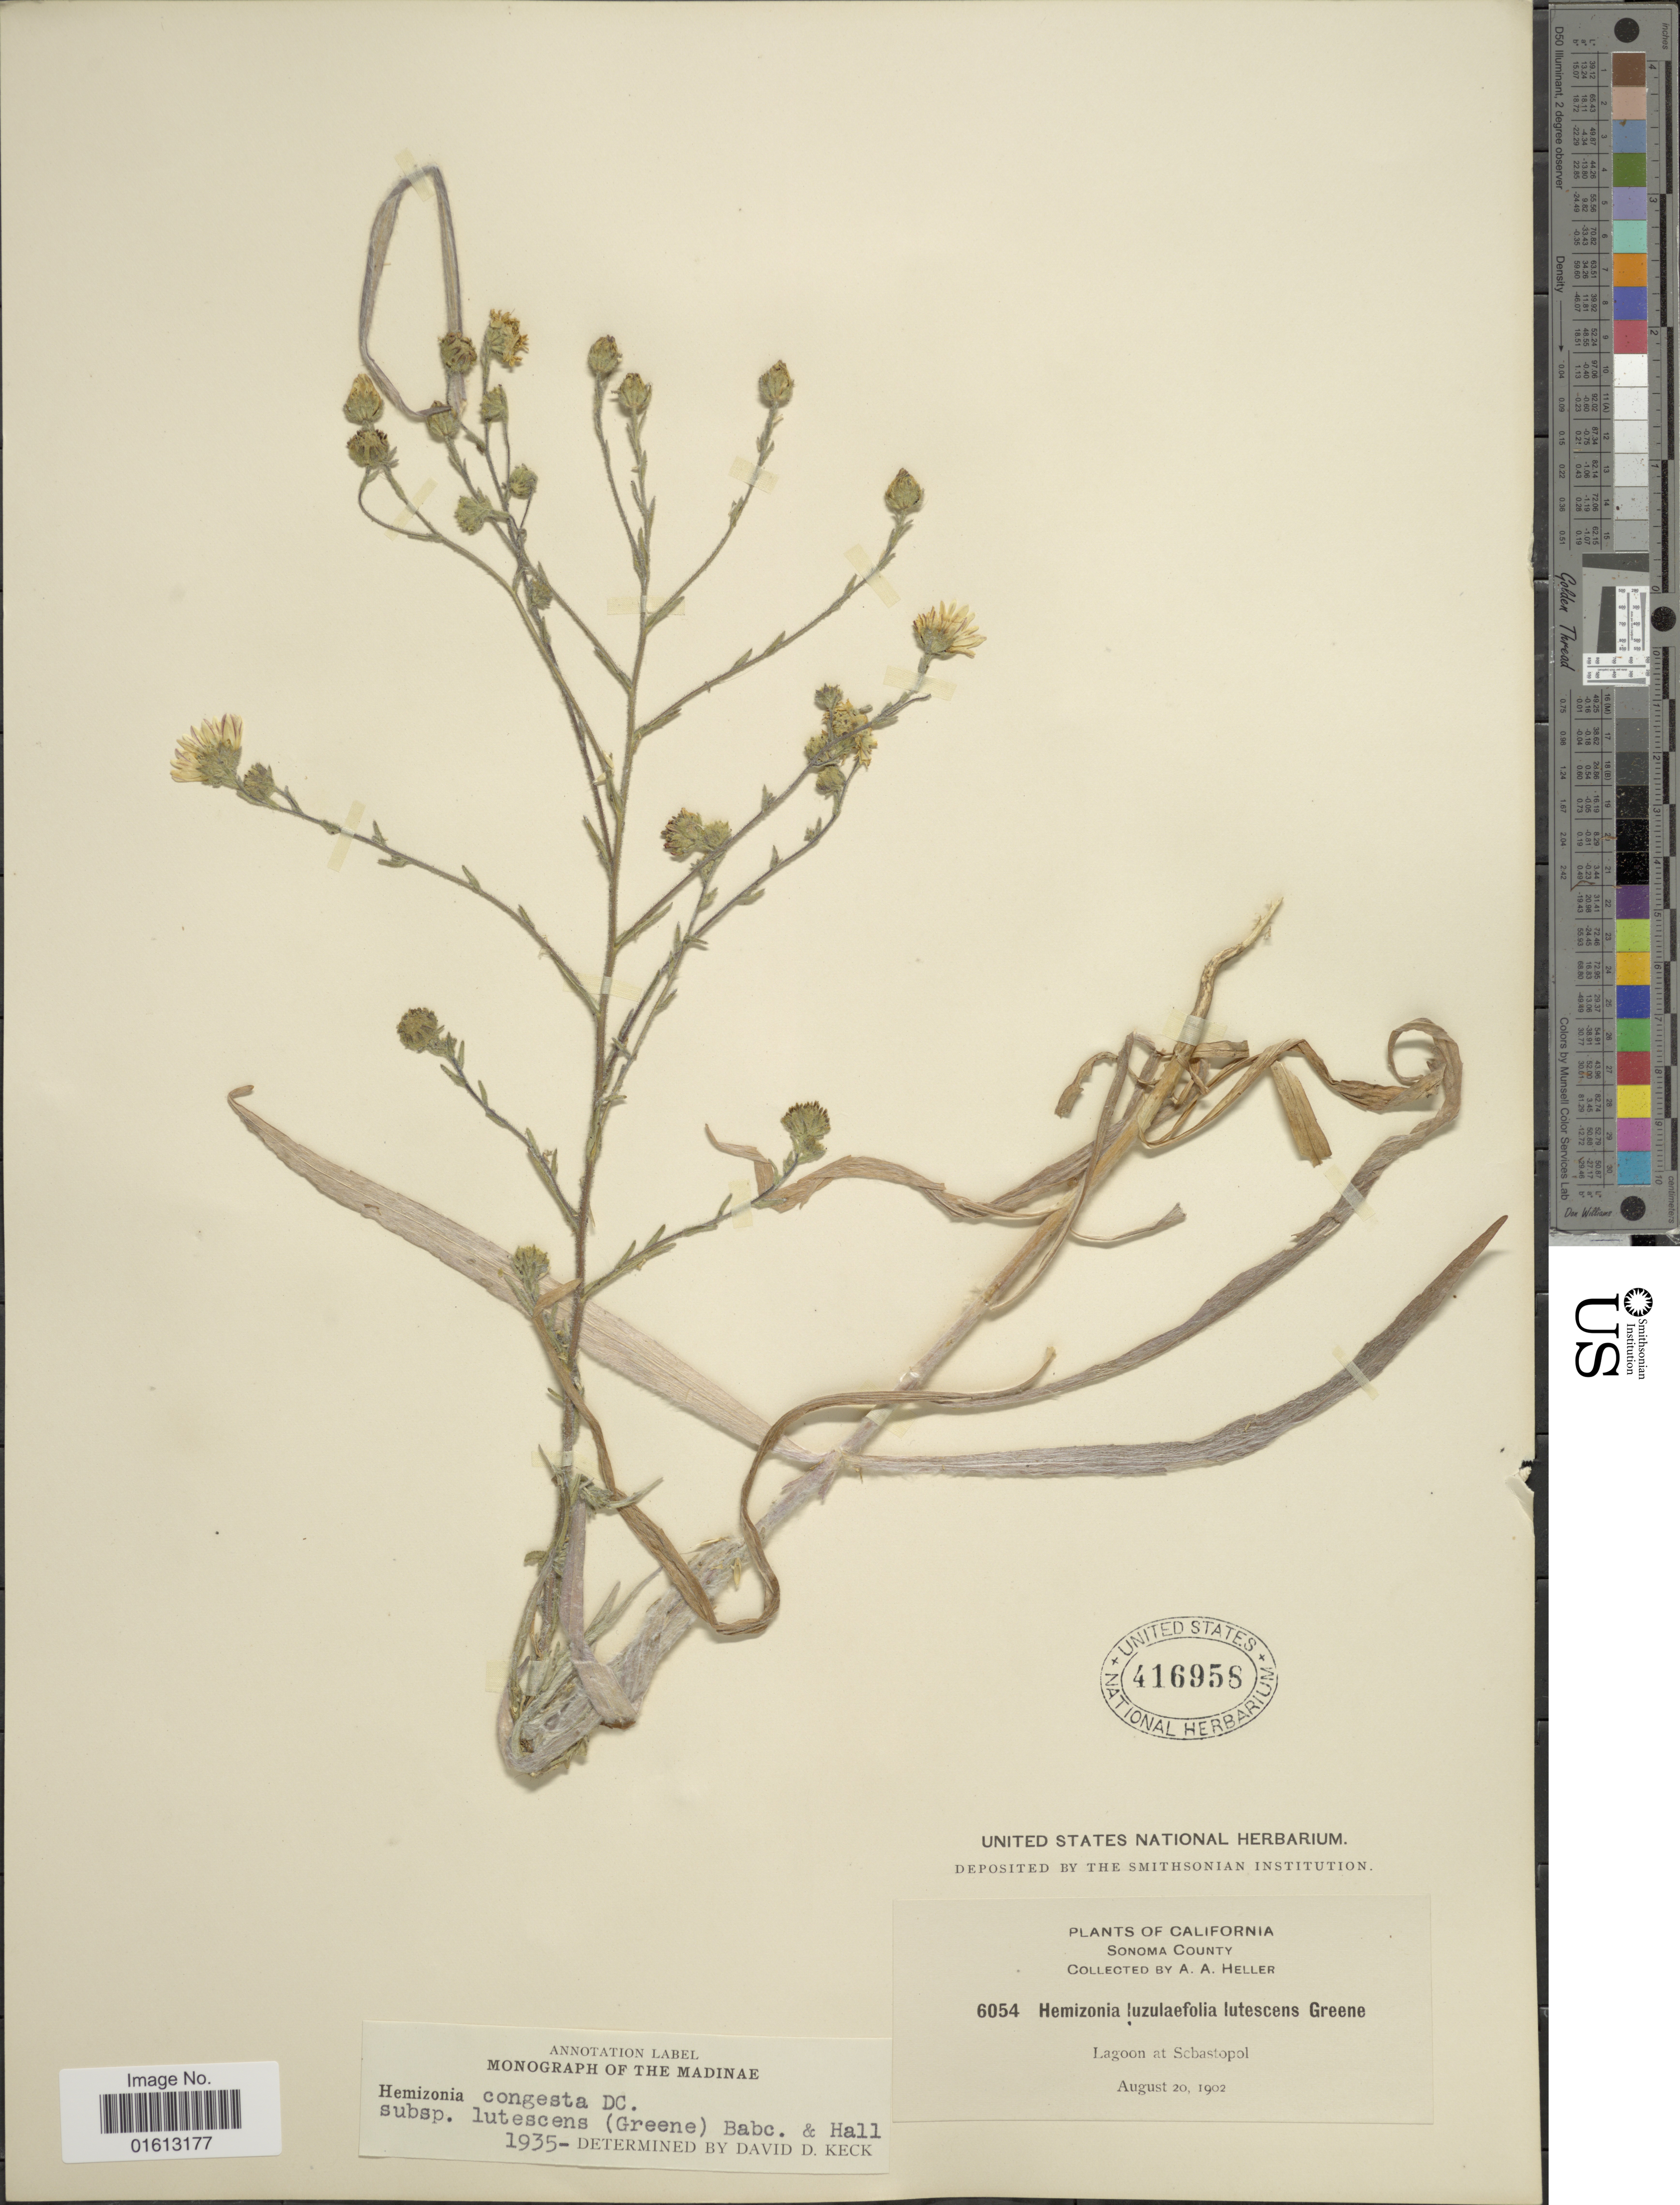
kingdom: Plantae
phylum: Tracheophyta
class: Magnoliopsida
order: Asterales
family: Asteraceae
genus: Hemizonia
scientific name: Hemizonia congesta subsp. lutescens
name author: (Greene) Babc. & H.M. Hall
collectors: A. A. Heller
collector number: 6054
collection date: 1902-08-20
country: United States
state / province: California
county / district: Sonoma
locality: Sonoma County, Lagoon at Scbastopol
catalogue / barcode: US 416958